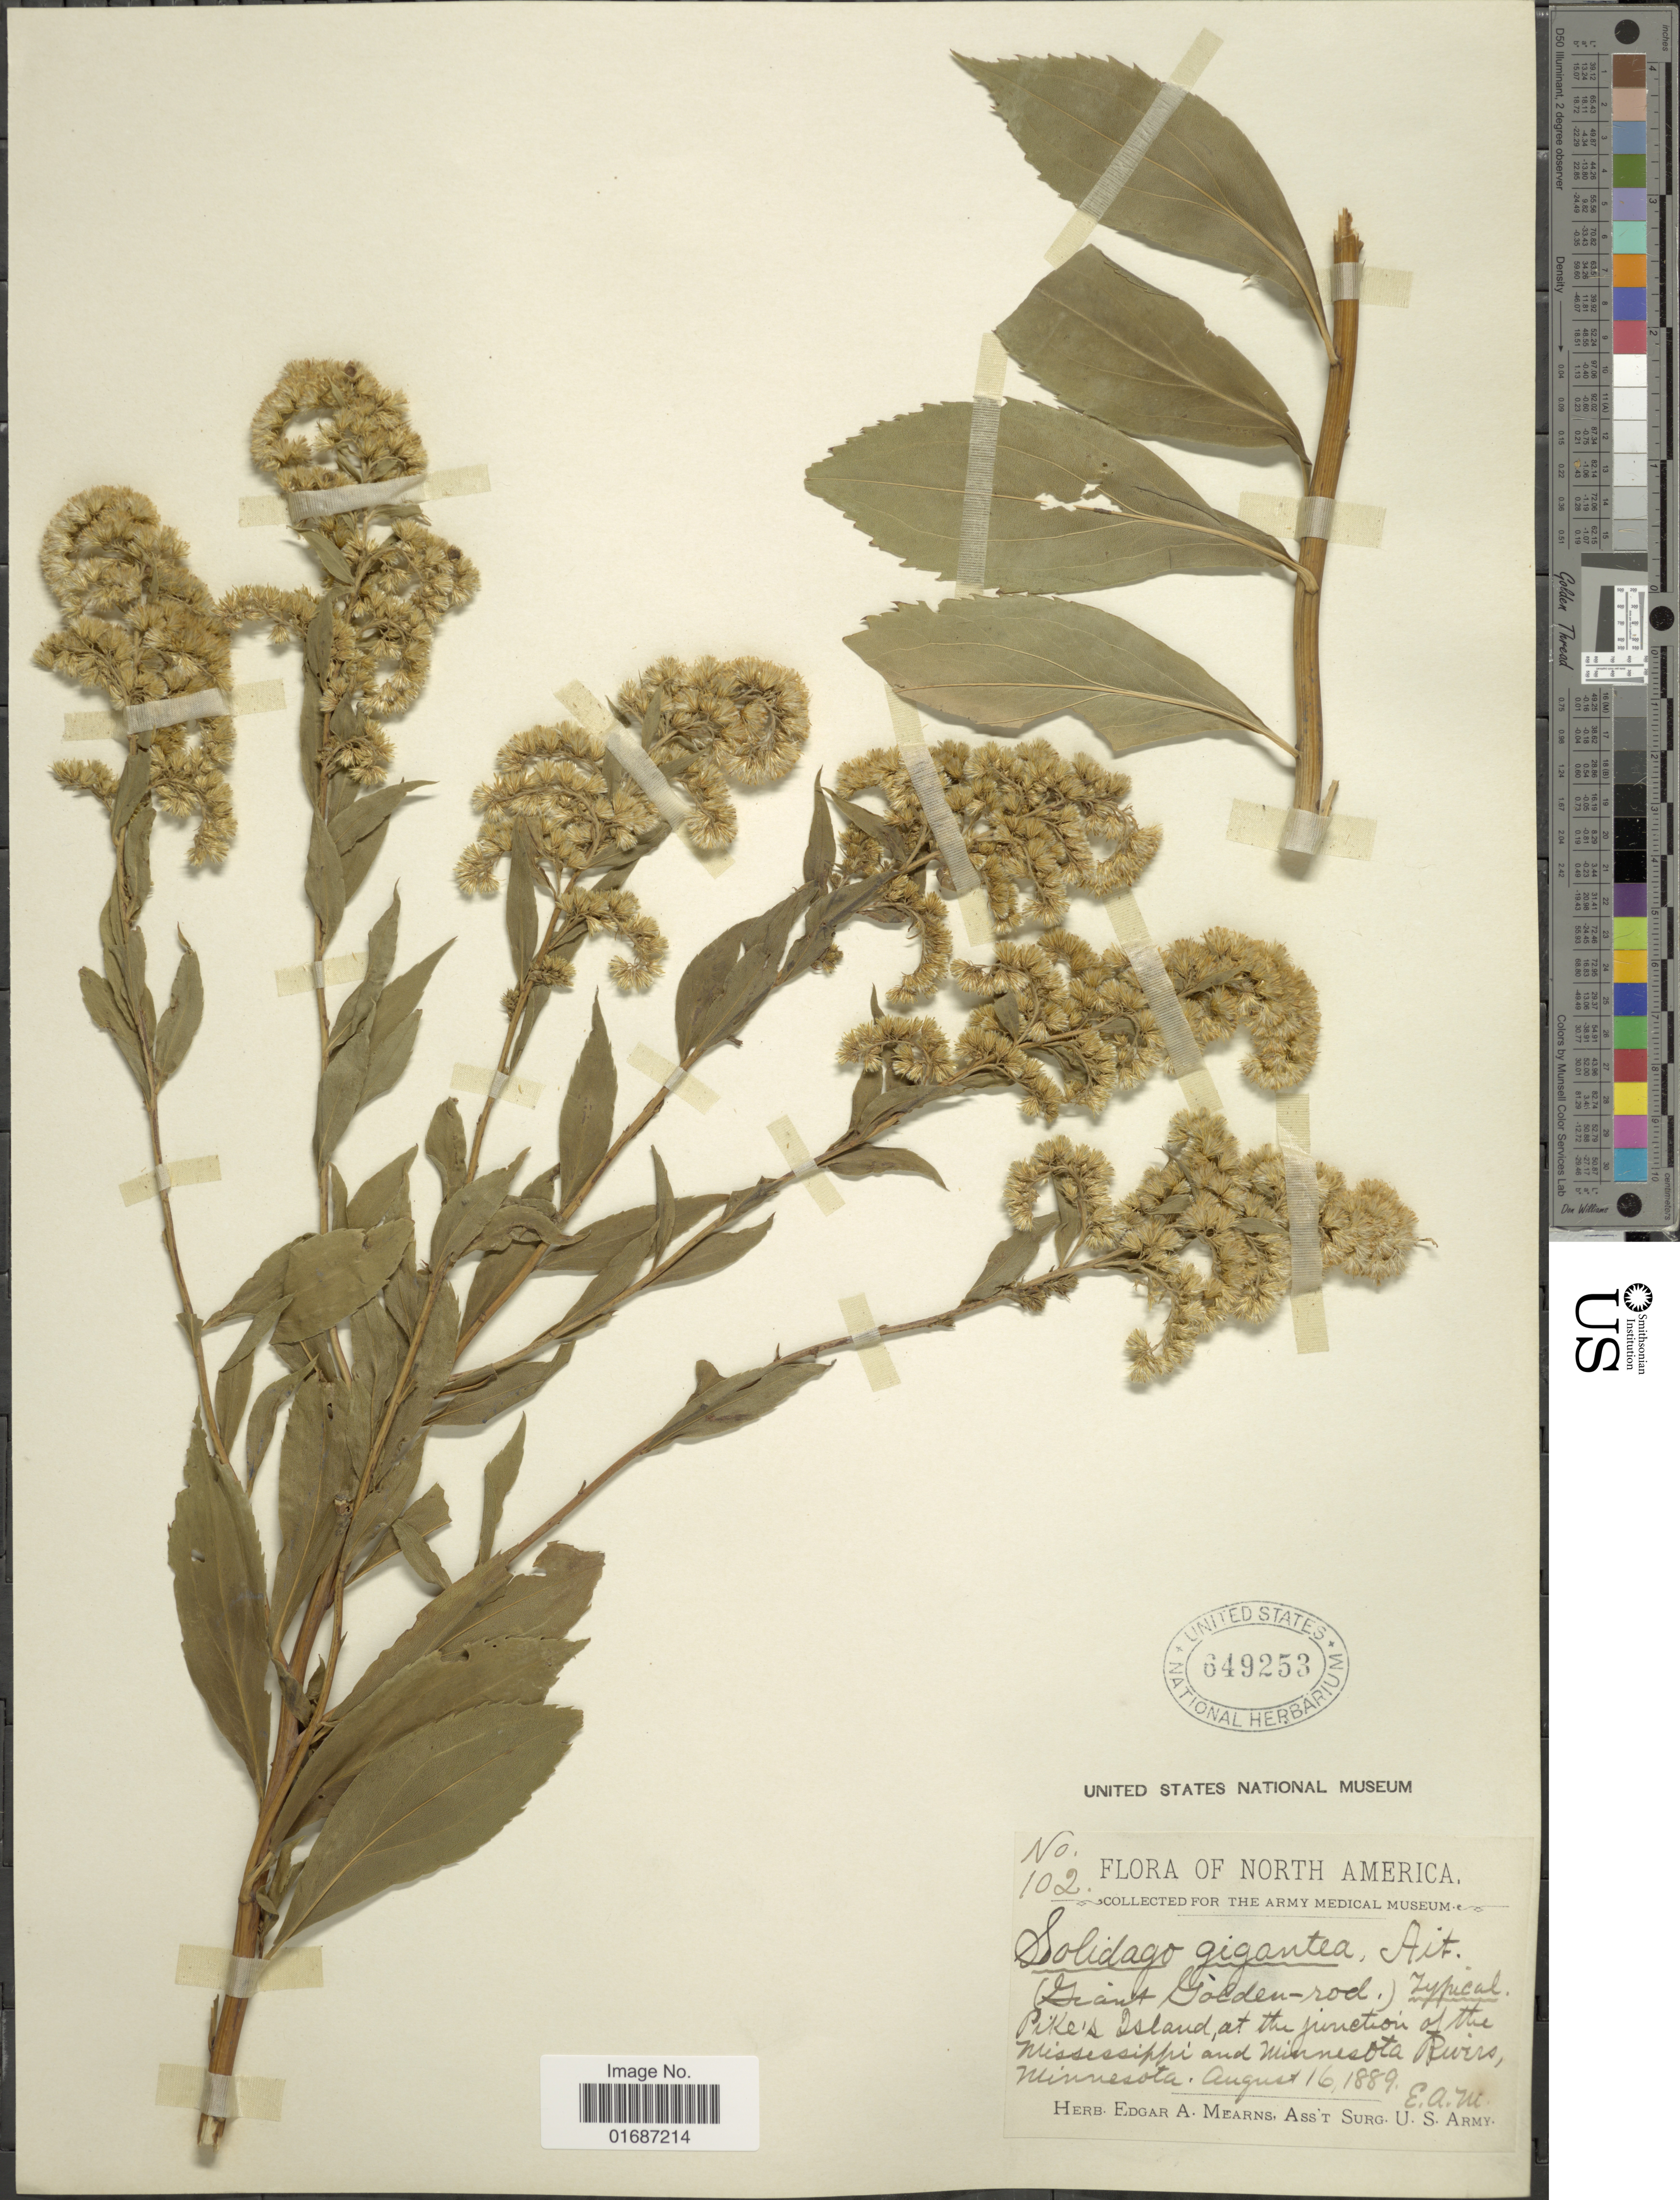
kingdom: Plantae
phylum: Tracheophyta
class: Magnoliopsida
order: Asterales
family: Asteraceae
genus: Solidago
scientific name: Solidago gigantea var. leiophylla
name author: Fernald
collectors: E. A. Mearns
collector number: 102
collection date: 1889-08-16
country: United States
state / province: Minnesota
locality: Pike's Island at the junction of the Mississippi and Minnesota Rivers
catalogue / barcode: US 649253